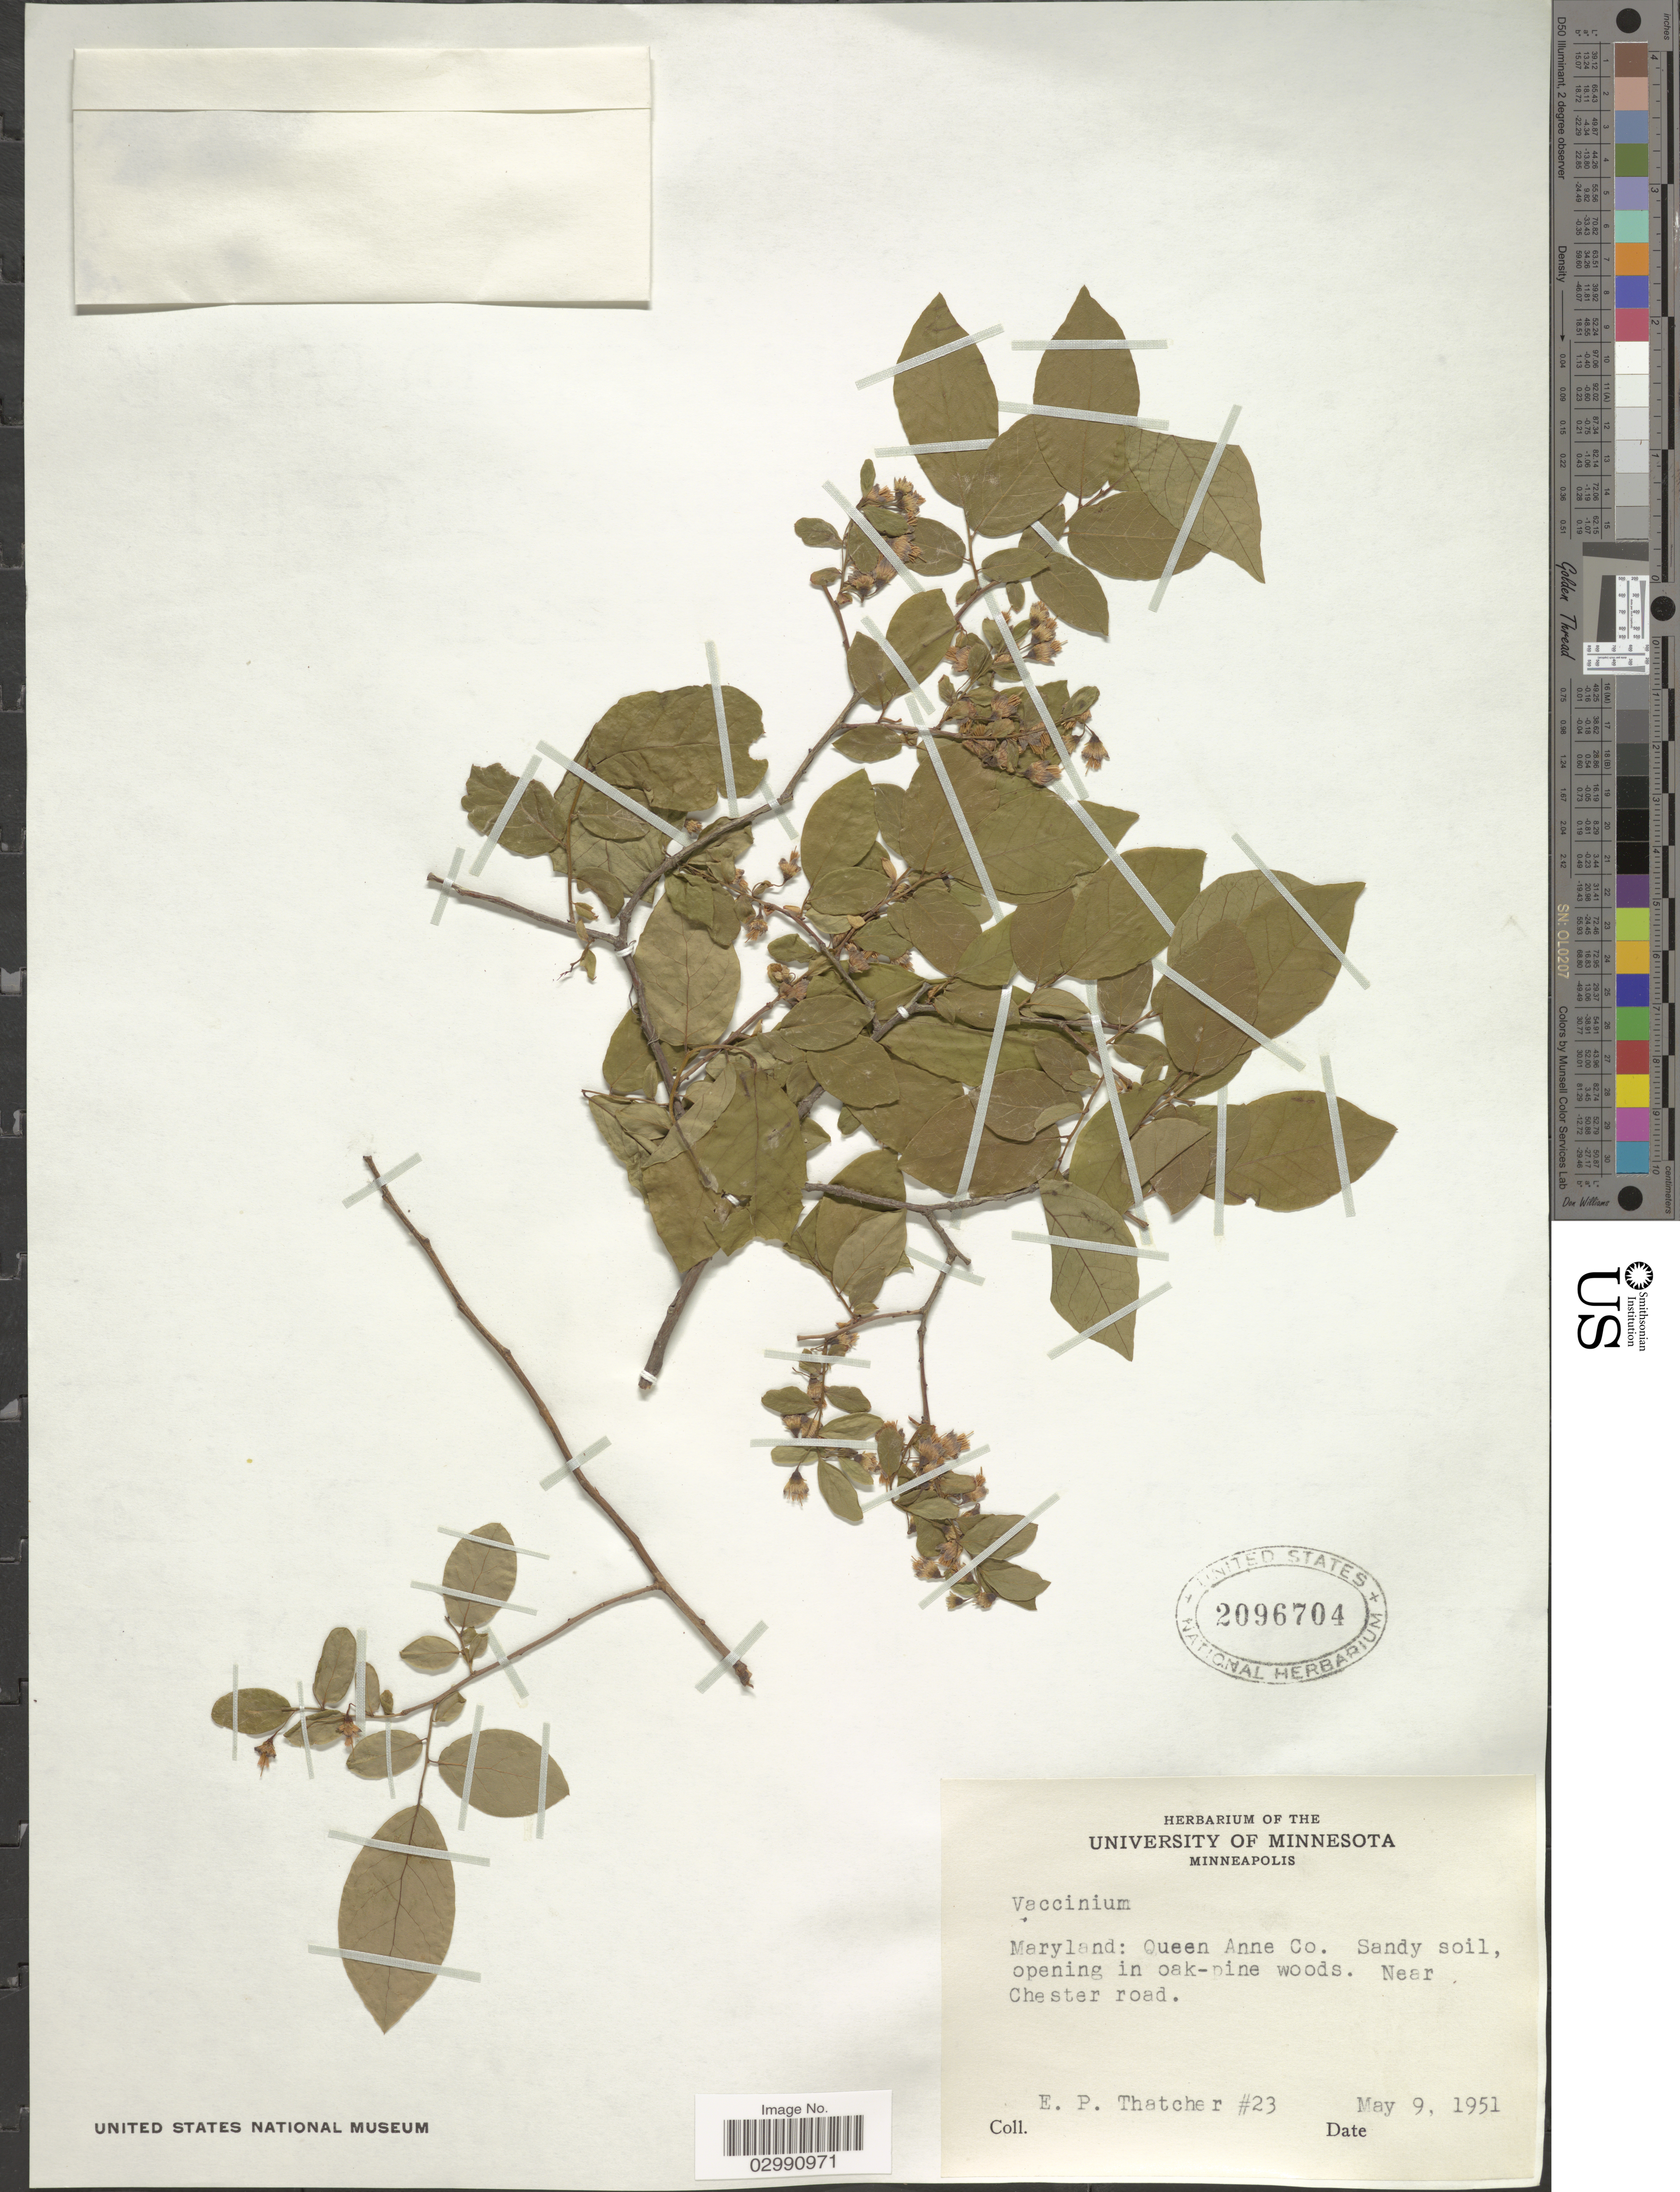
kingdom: Plantae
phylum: Tracheophyta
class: Magnoliopsida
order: Ericales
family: Ericaceae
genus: Vaccinium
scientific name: Vaccinium sp.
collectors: E. Thatcher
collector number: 23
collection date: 1951-05-09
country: United States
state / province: Maryland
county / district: Queen Anne's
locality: Queen Anne Co. Near Chester road.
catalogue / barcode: US 2096704